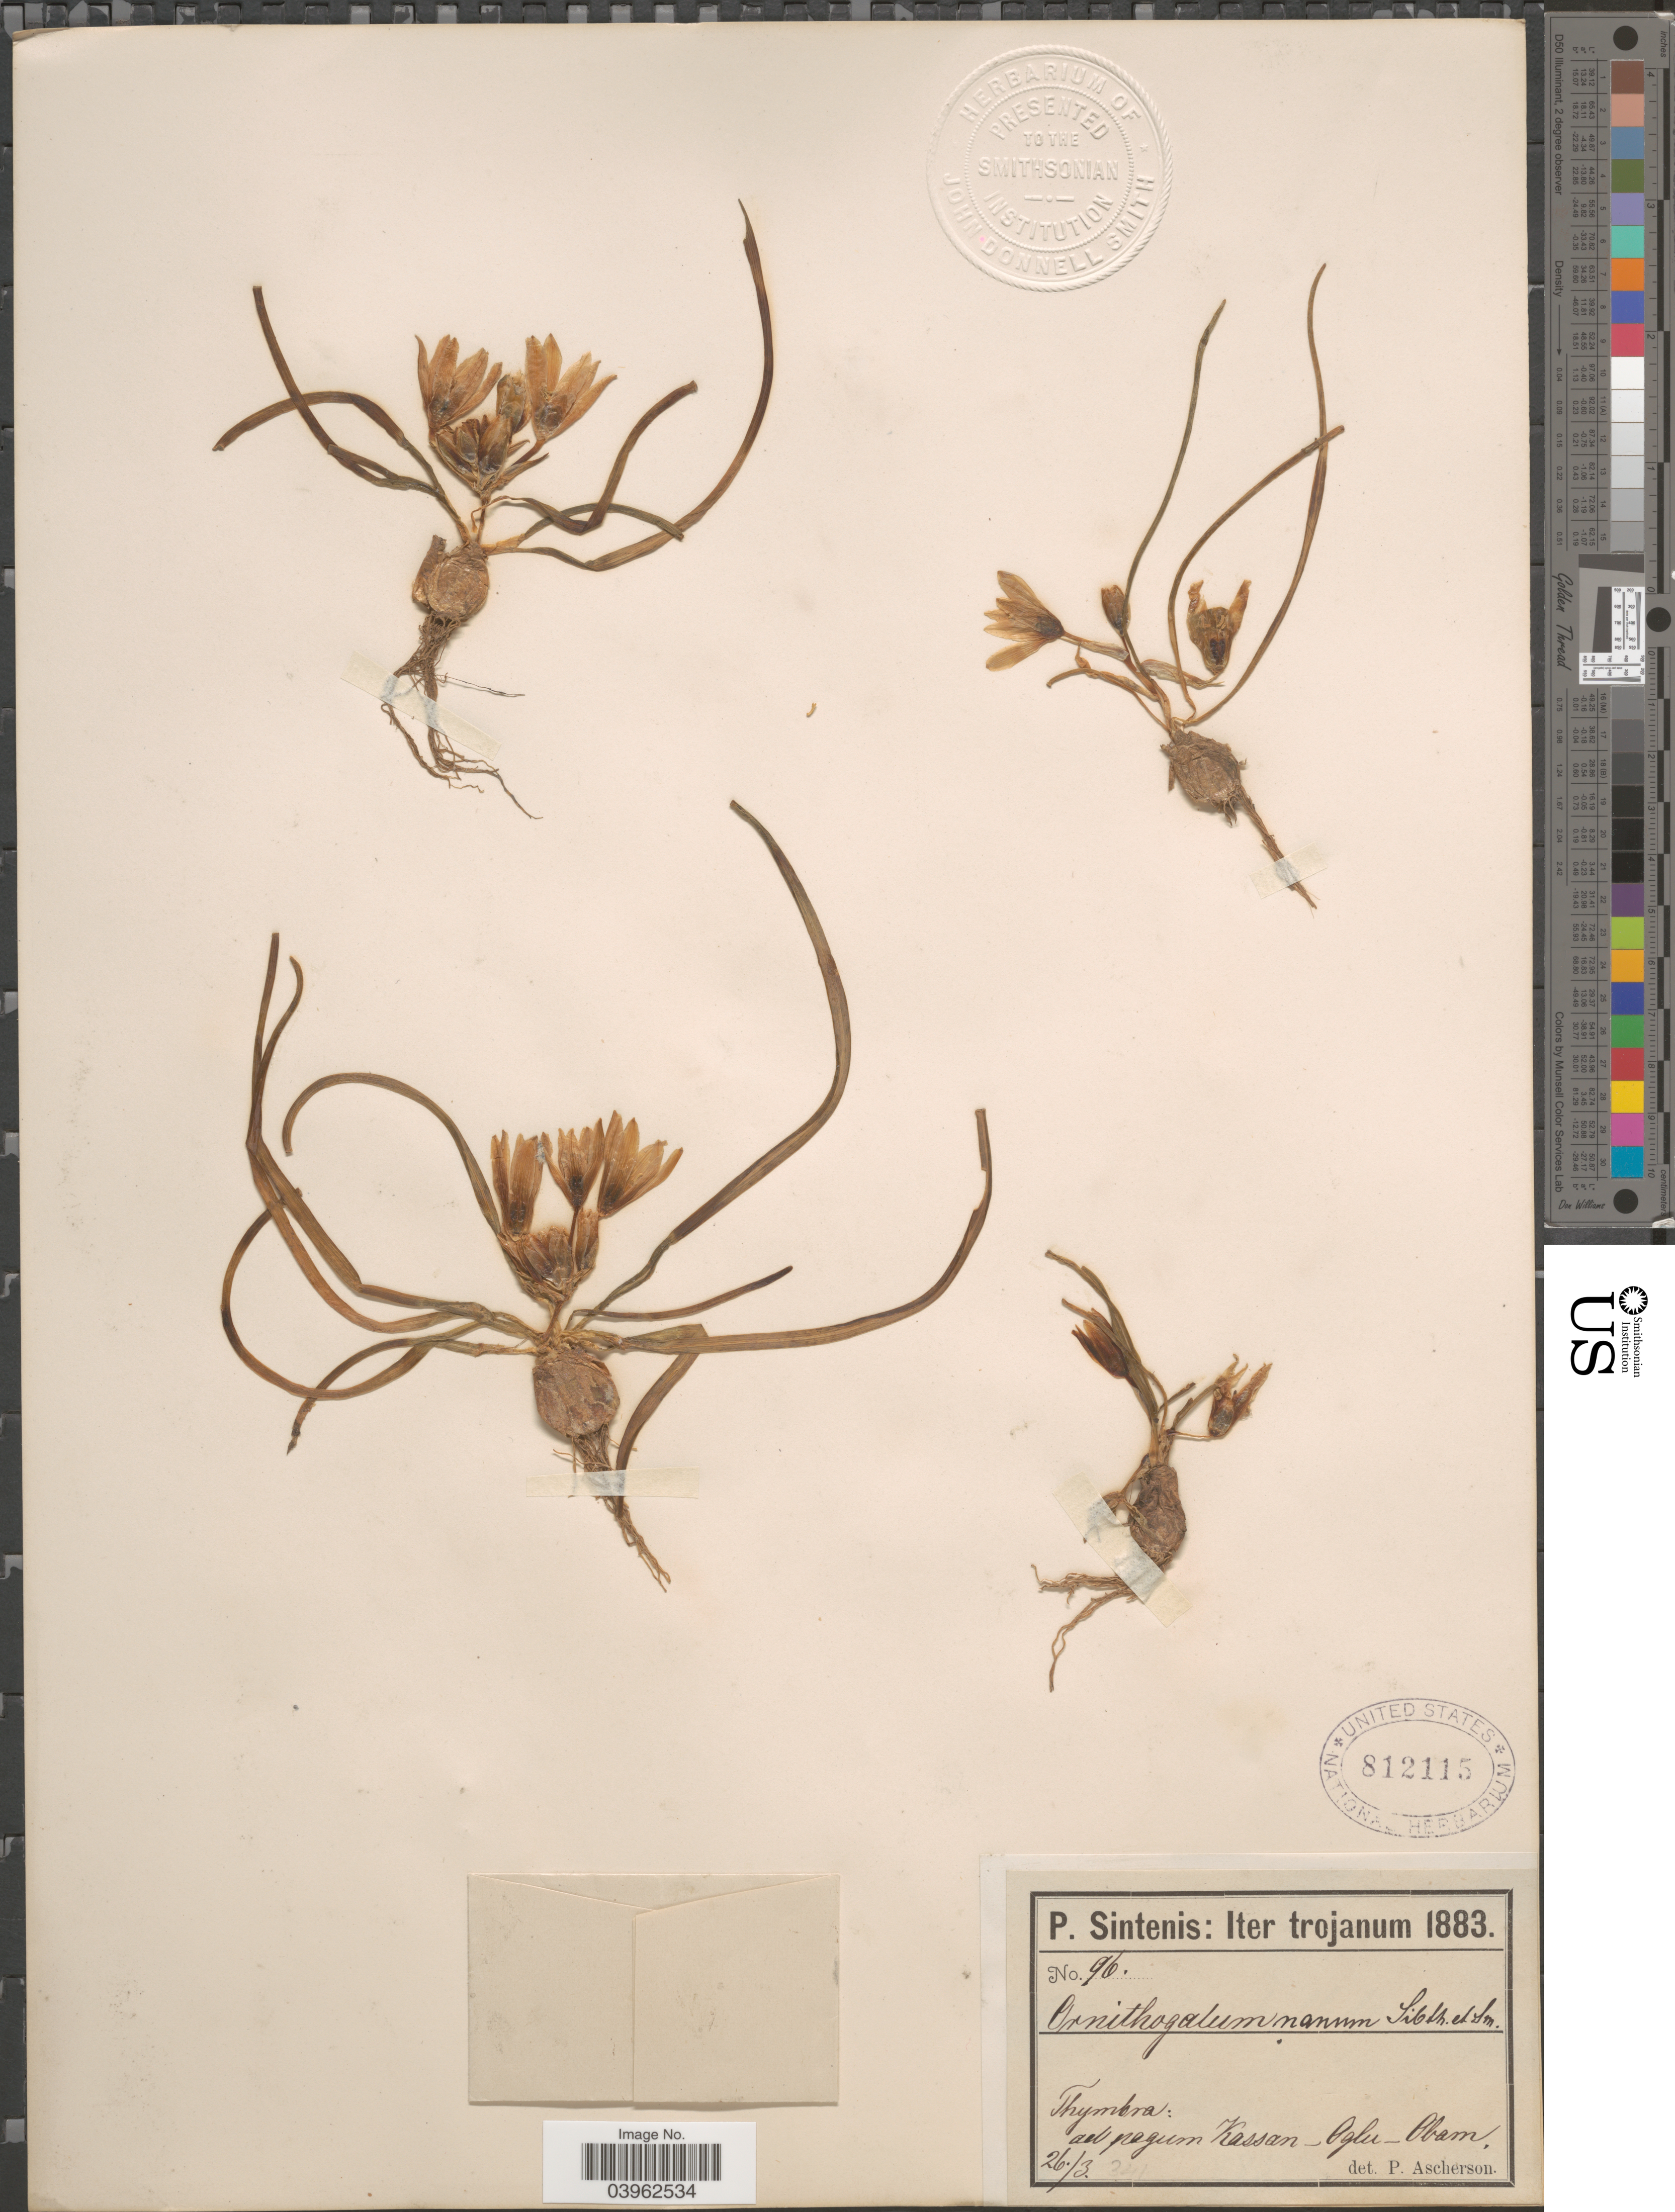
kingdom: Plantae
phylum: Tracheophyta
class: Liliopsida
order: Asparagales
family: Asparagaceae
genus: Ornithogalum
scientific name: Ornithogalum nanum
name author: (Burm. f.) Thunb.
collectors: P. Sintenis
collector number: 96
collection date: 1883-03-26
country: Turkey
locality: Iter trojanum. Thymbra: ad pagum Kassan - Oglu - Obam.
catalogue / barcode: US 812115